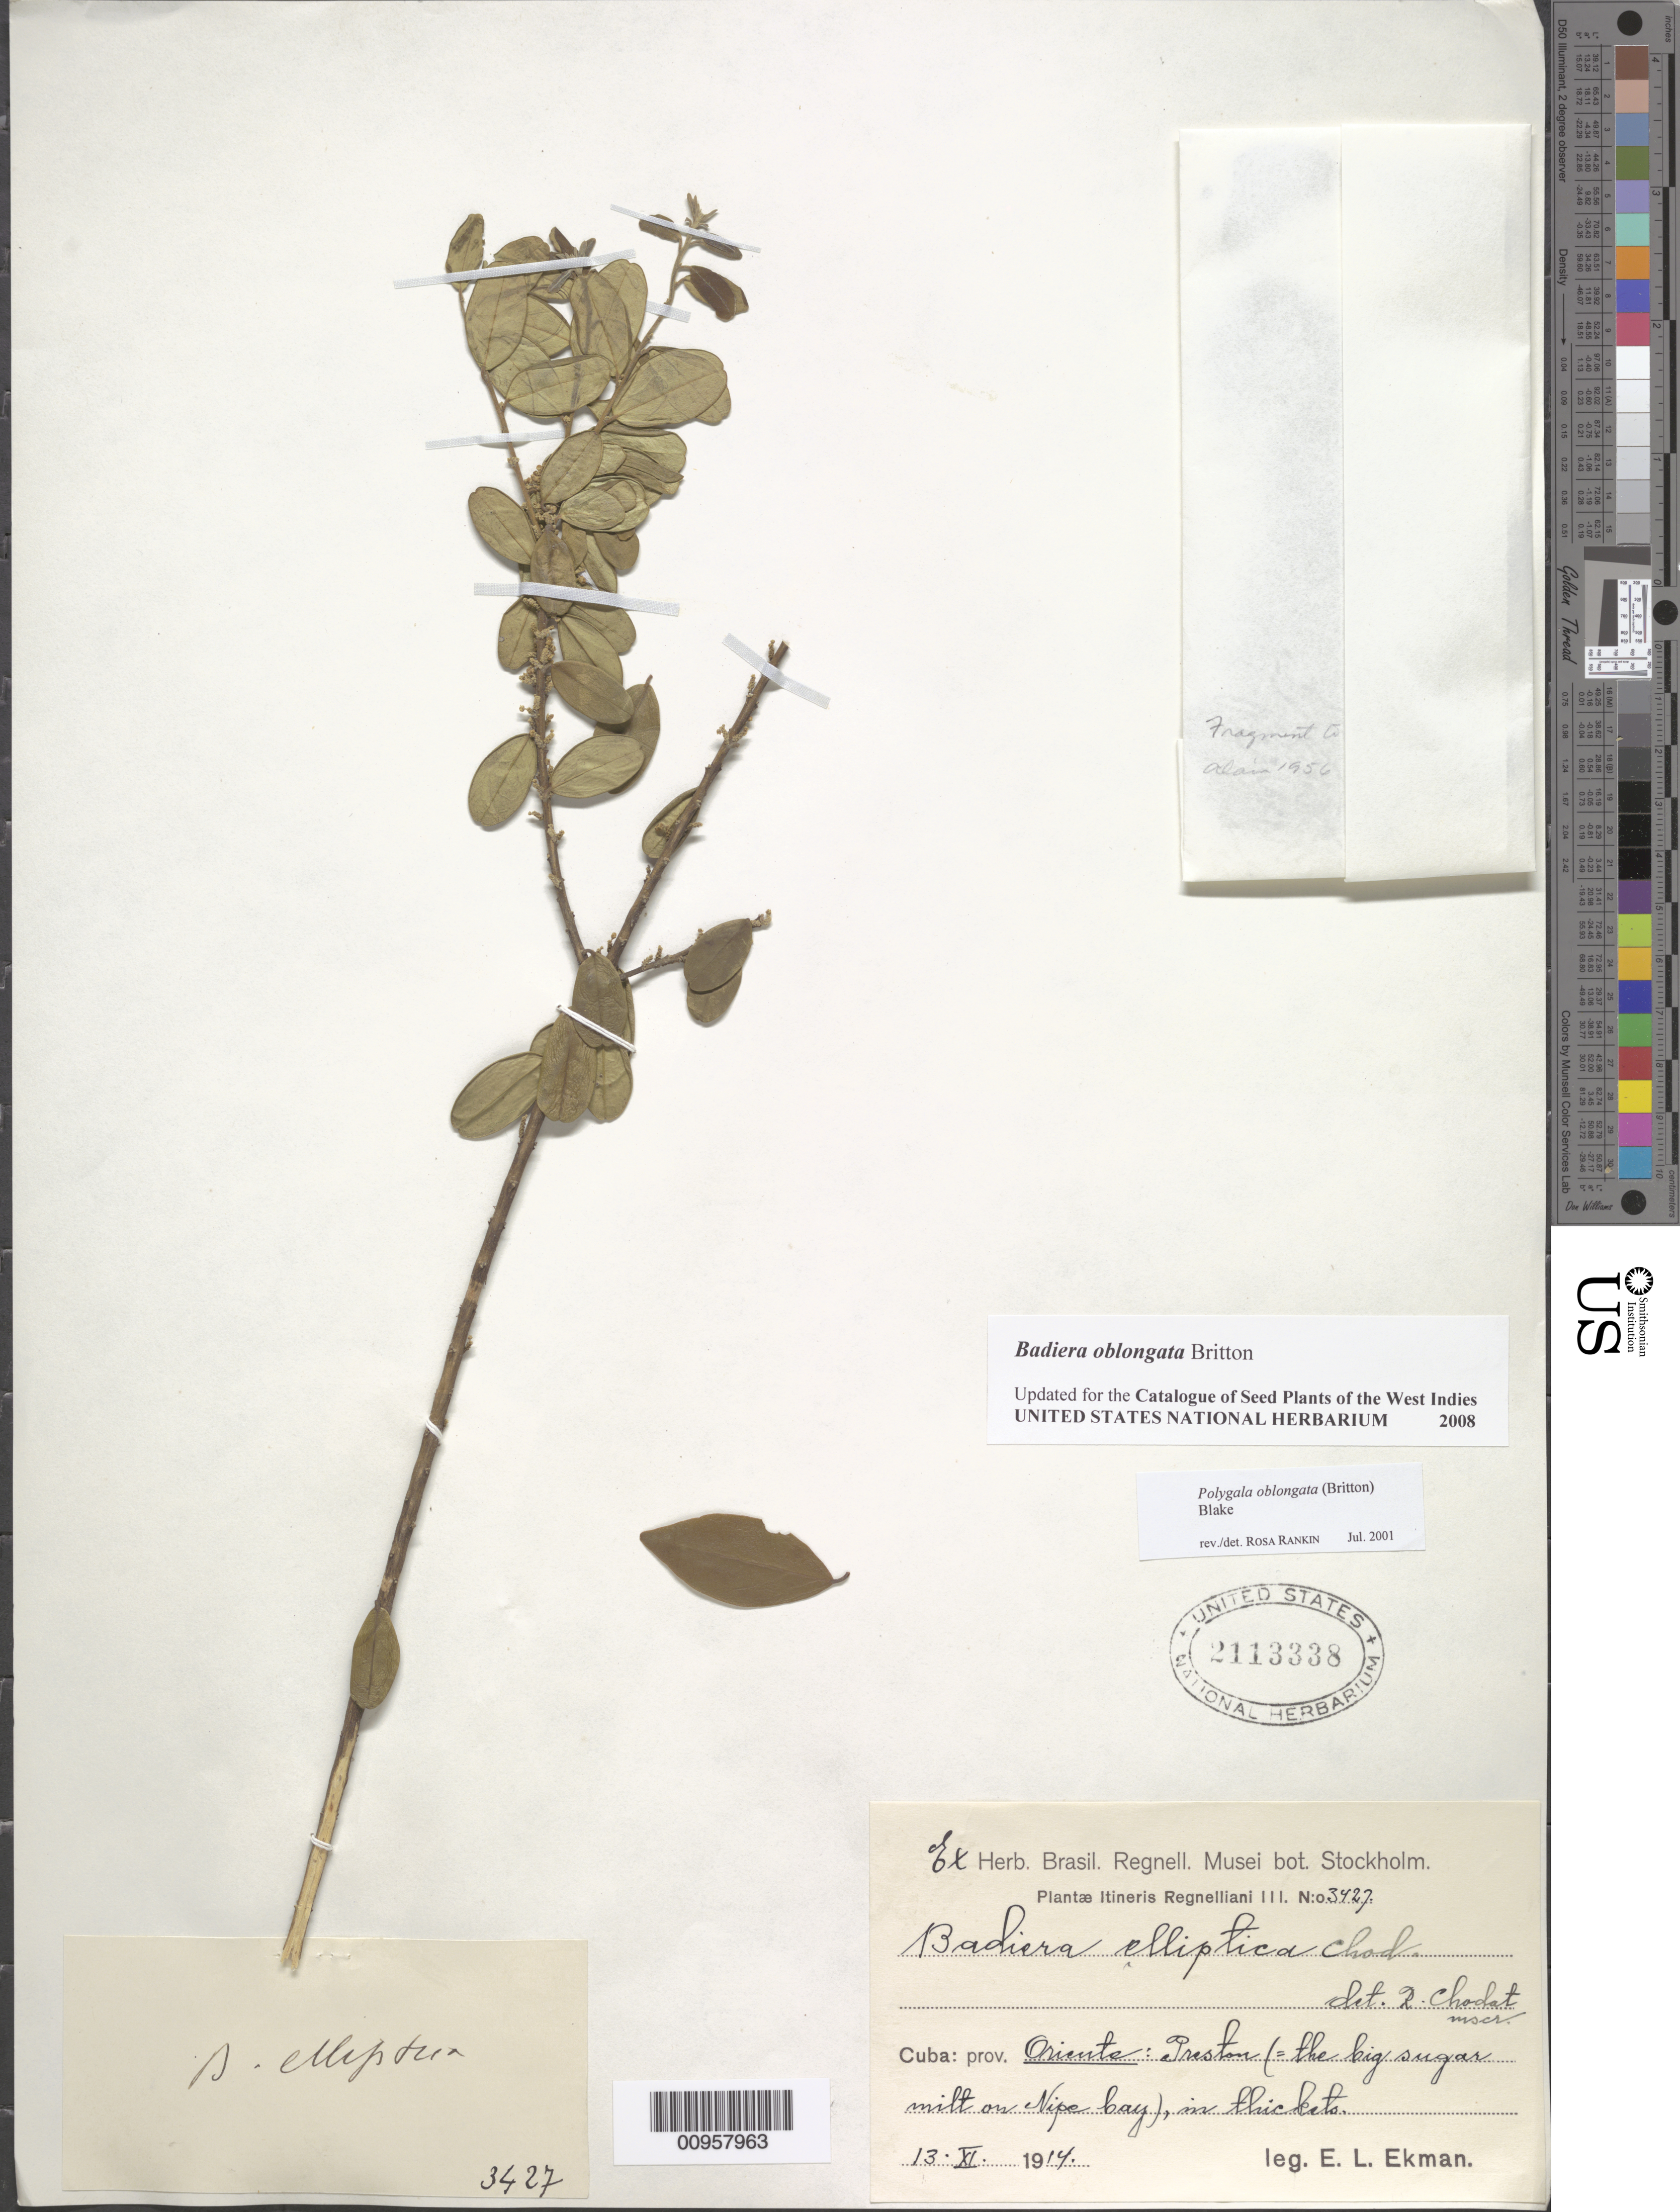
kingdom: Plantae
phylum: Tracheophyta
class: Magnoliopsida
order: Fabales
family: Polygalaceae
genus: Badiera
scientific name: Badiera oblongata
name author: Britton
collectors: E. L. Ekman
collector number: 3427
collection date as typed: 13 Nov 1914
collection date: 1914-11-13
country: Cuba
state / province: Holguín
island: Cuba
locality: Preston (the big sugar milt on Nipe Bay)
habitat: In thickets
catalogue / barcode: US 2113338